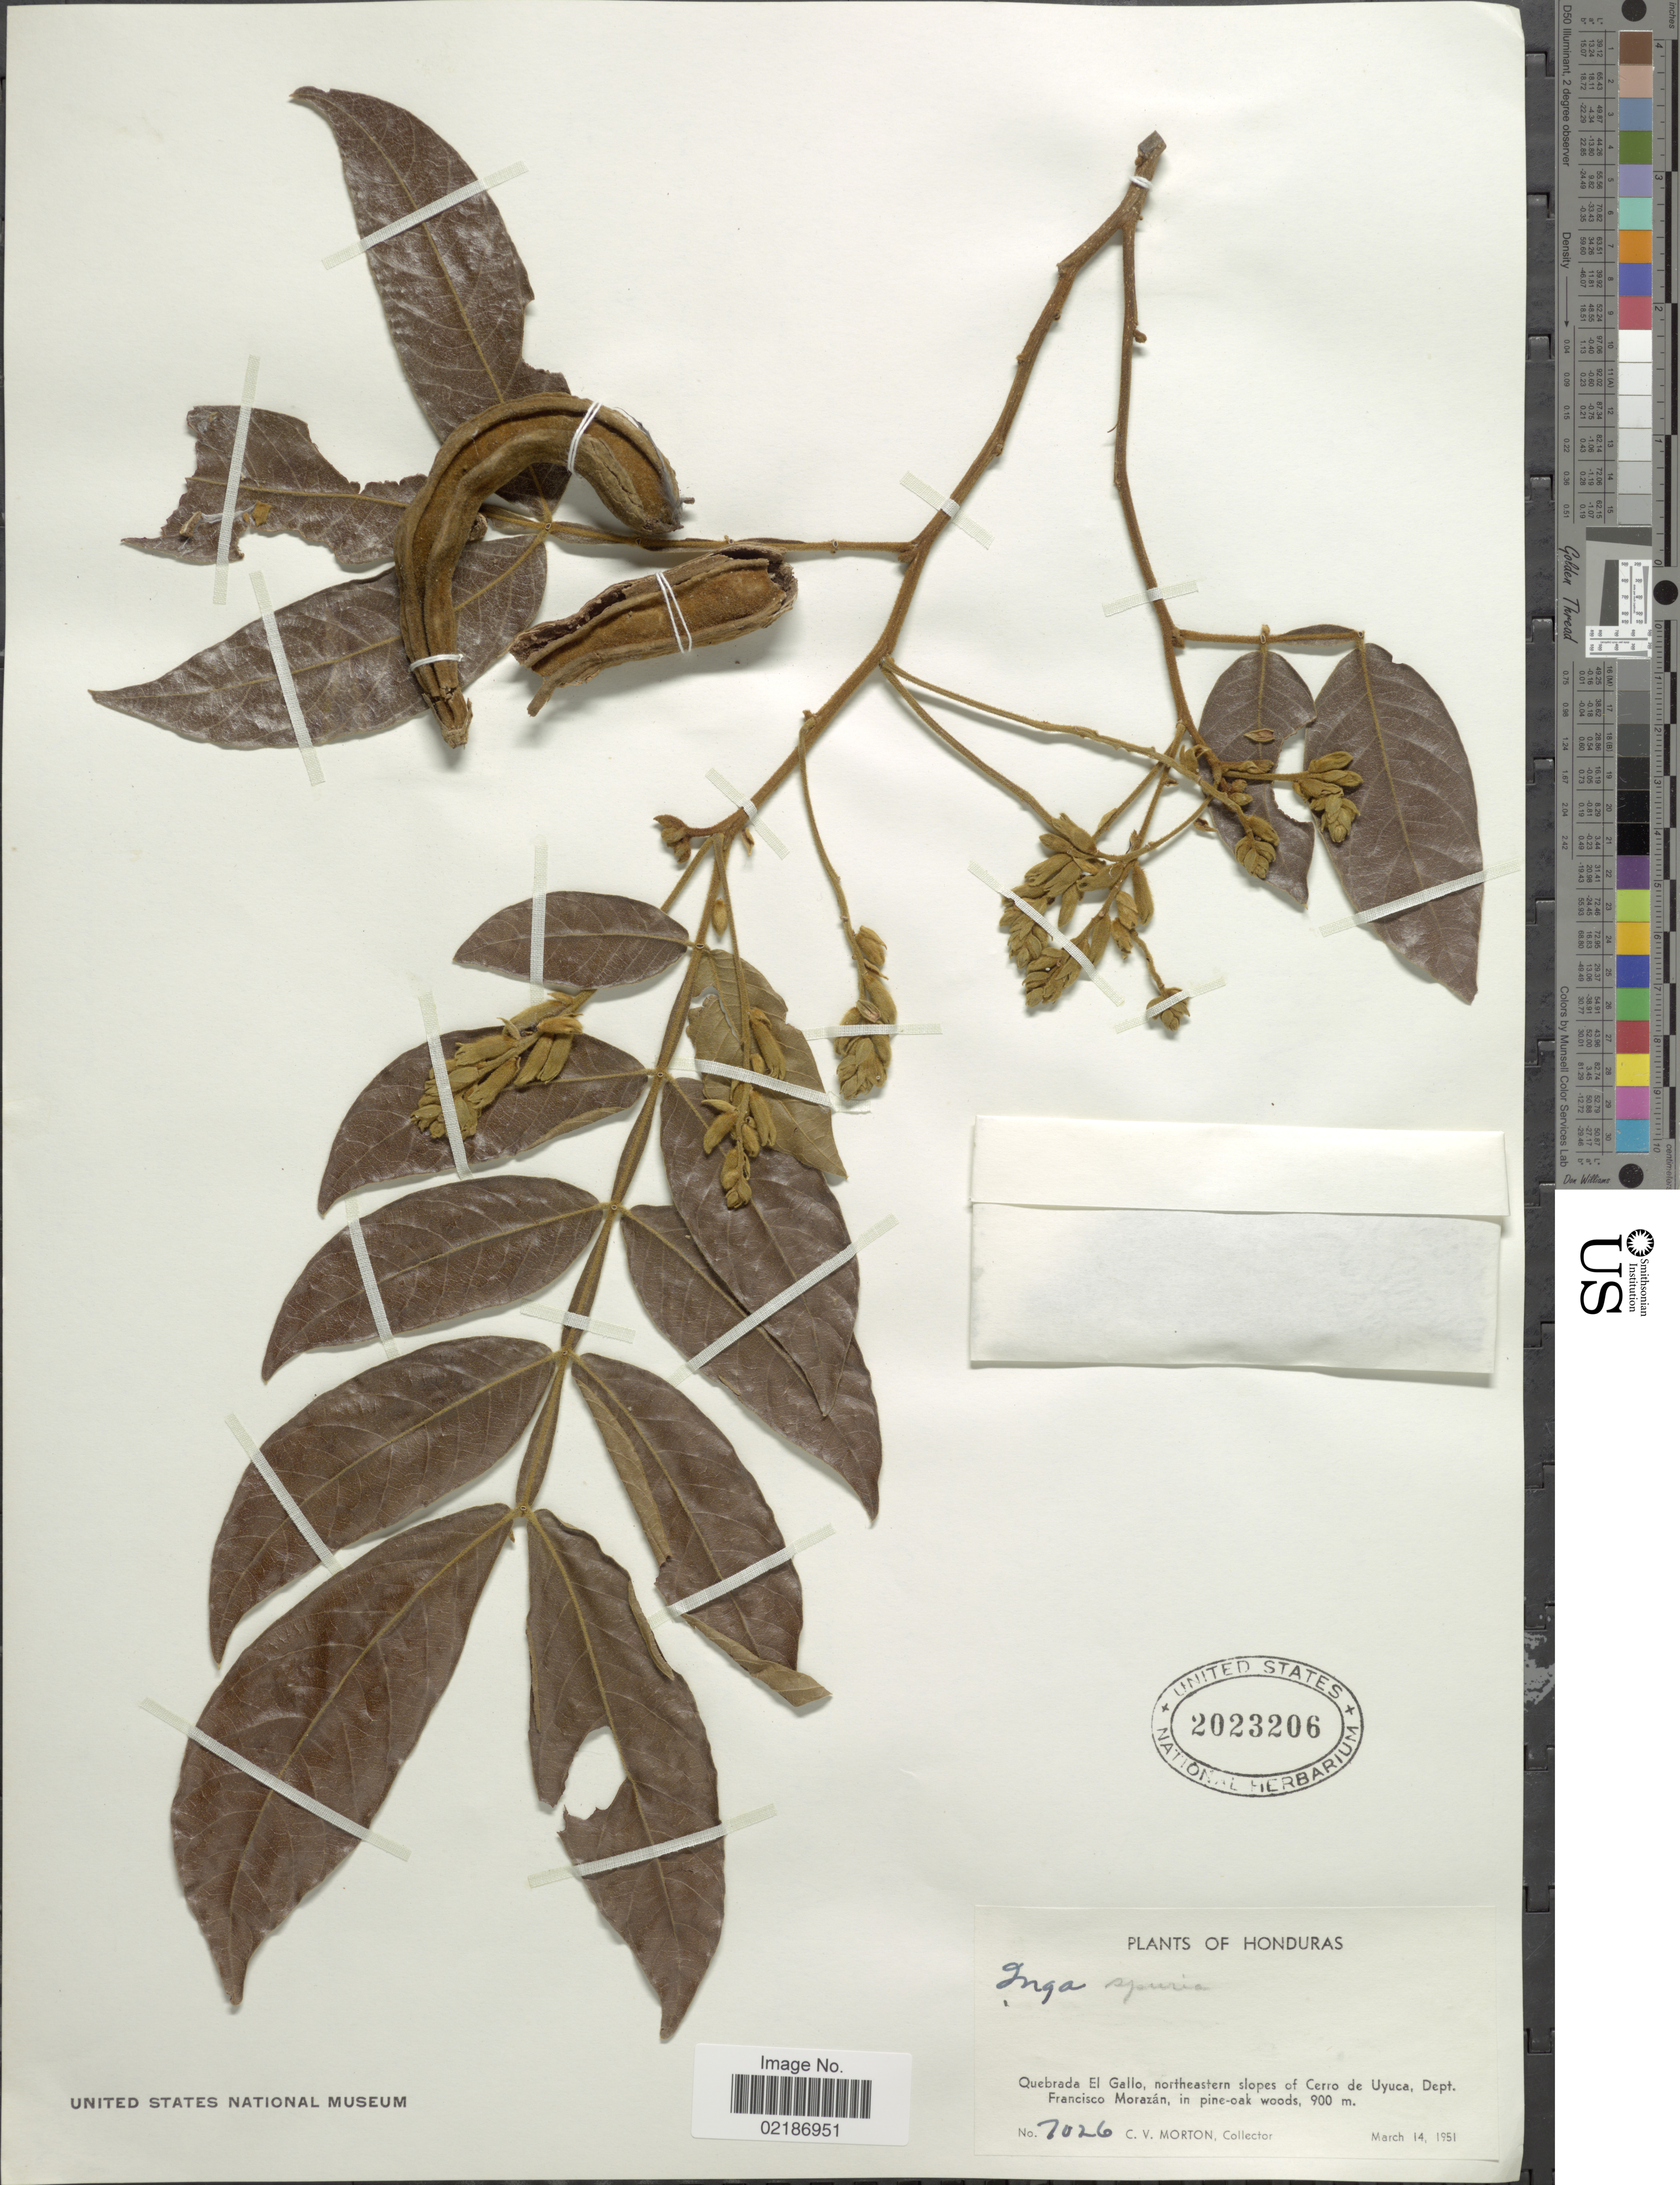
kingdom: Plantae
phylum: Tracheophyta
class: Magnoliopsida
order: Fabales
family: Fabaceae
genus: Inga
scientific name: Inga vera subsp. vera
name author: Willd.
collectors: C. V. Morton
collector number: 7026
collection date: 1951-03-14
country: Honduras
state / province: Fco. Morazán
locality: Quebrada El Gallo, northeastern slopes of Cerro de Uyuca, Dept. Francisco Morazan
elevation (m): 900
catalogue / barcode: US 2023206